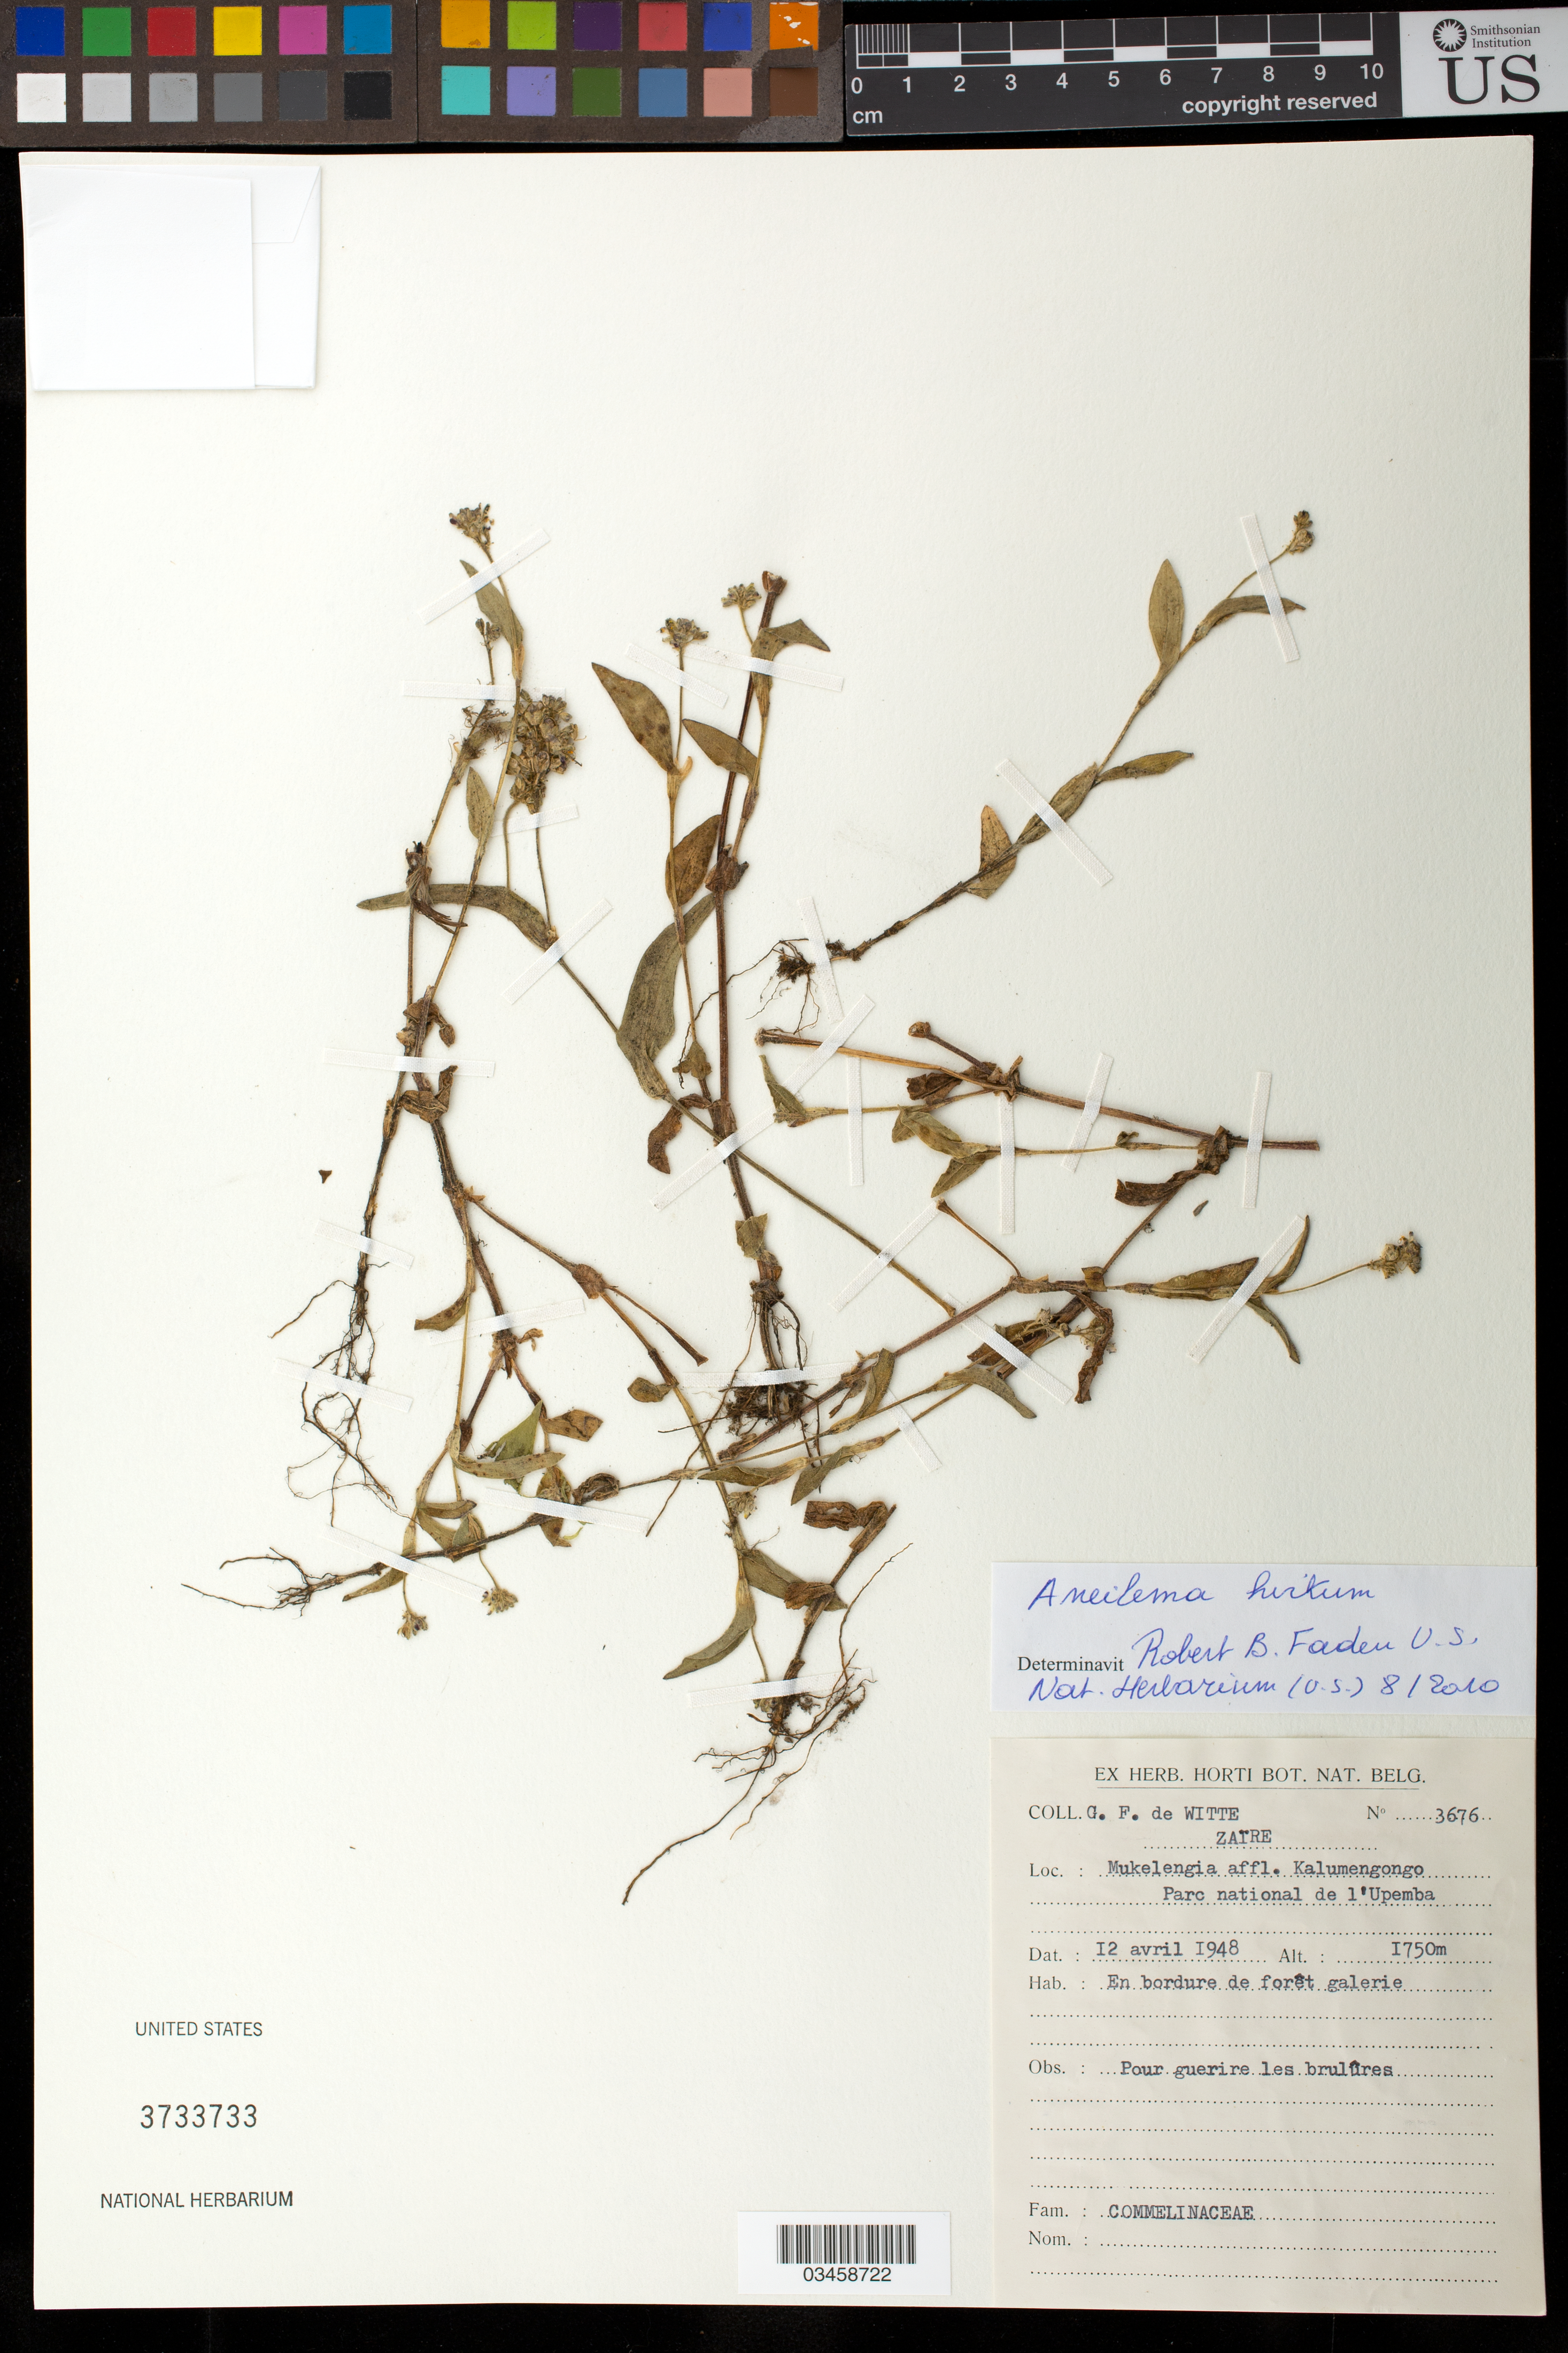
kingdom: Plantae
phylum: Tracheophyta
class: Liliopsida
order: Commelinales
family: Commelinaceae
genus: Aneilema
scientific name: Aneilema hirtum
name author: A. Rich.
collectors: G. F. Witte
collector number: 3676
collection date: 1948-04-12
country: Congo, Democratic Republic of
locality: Mukelengia affl. Kalumengongo, Parc National de l'Upemba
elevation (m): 1750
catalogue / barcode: US 3733733